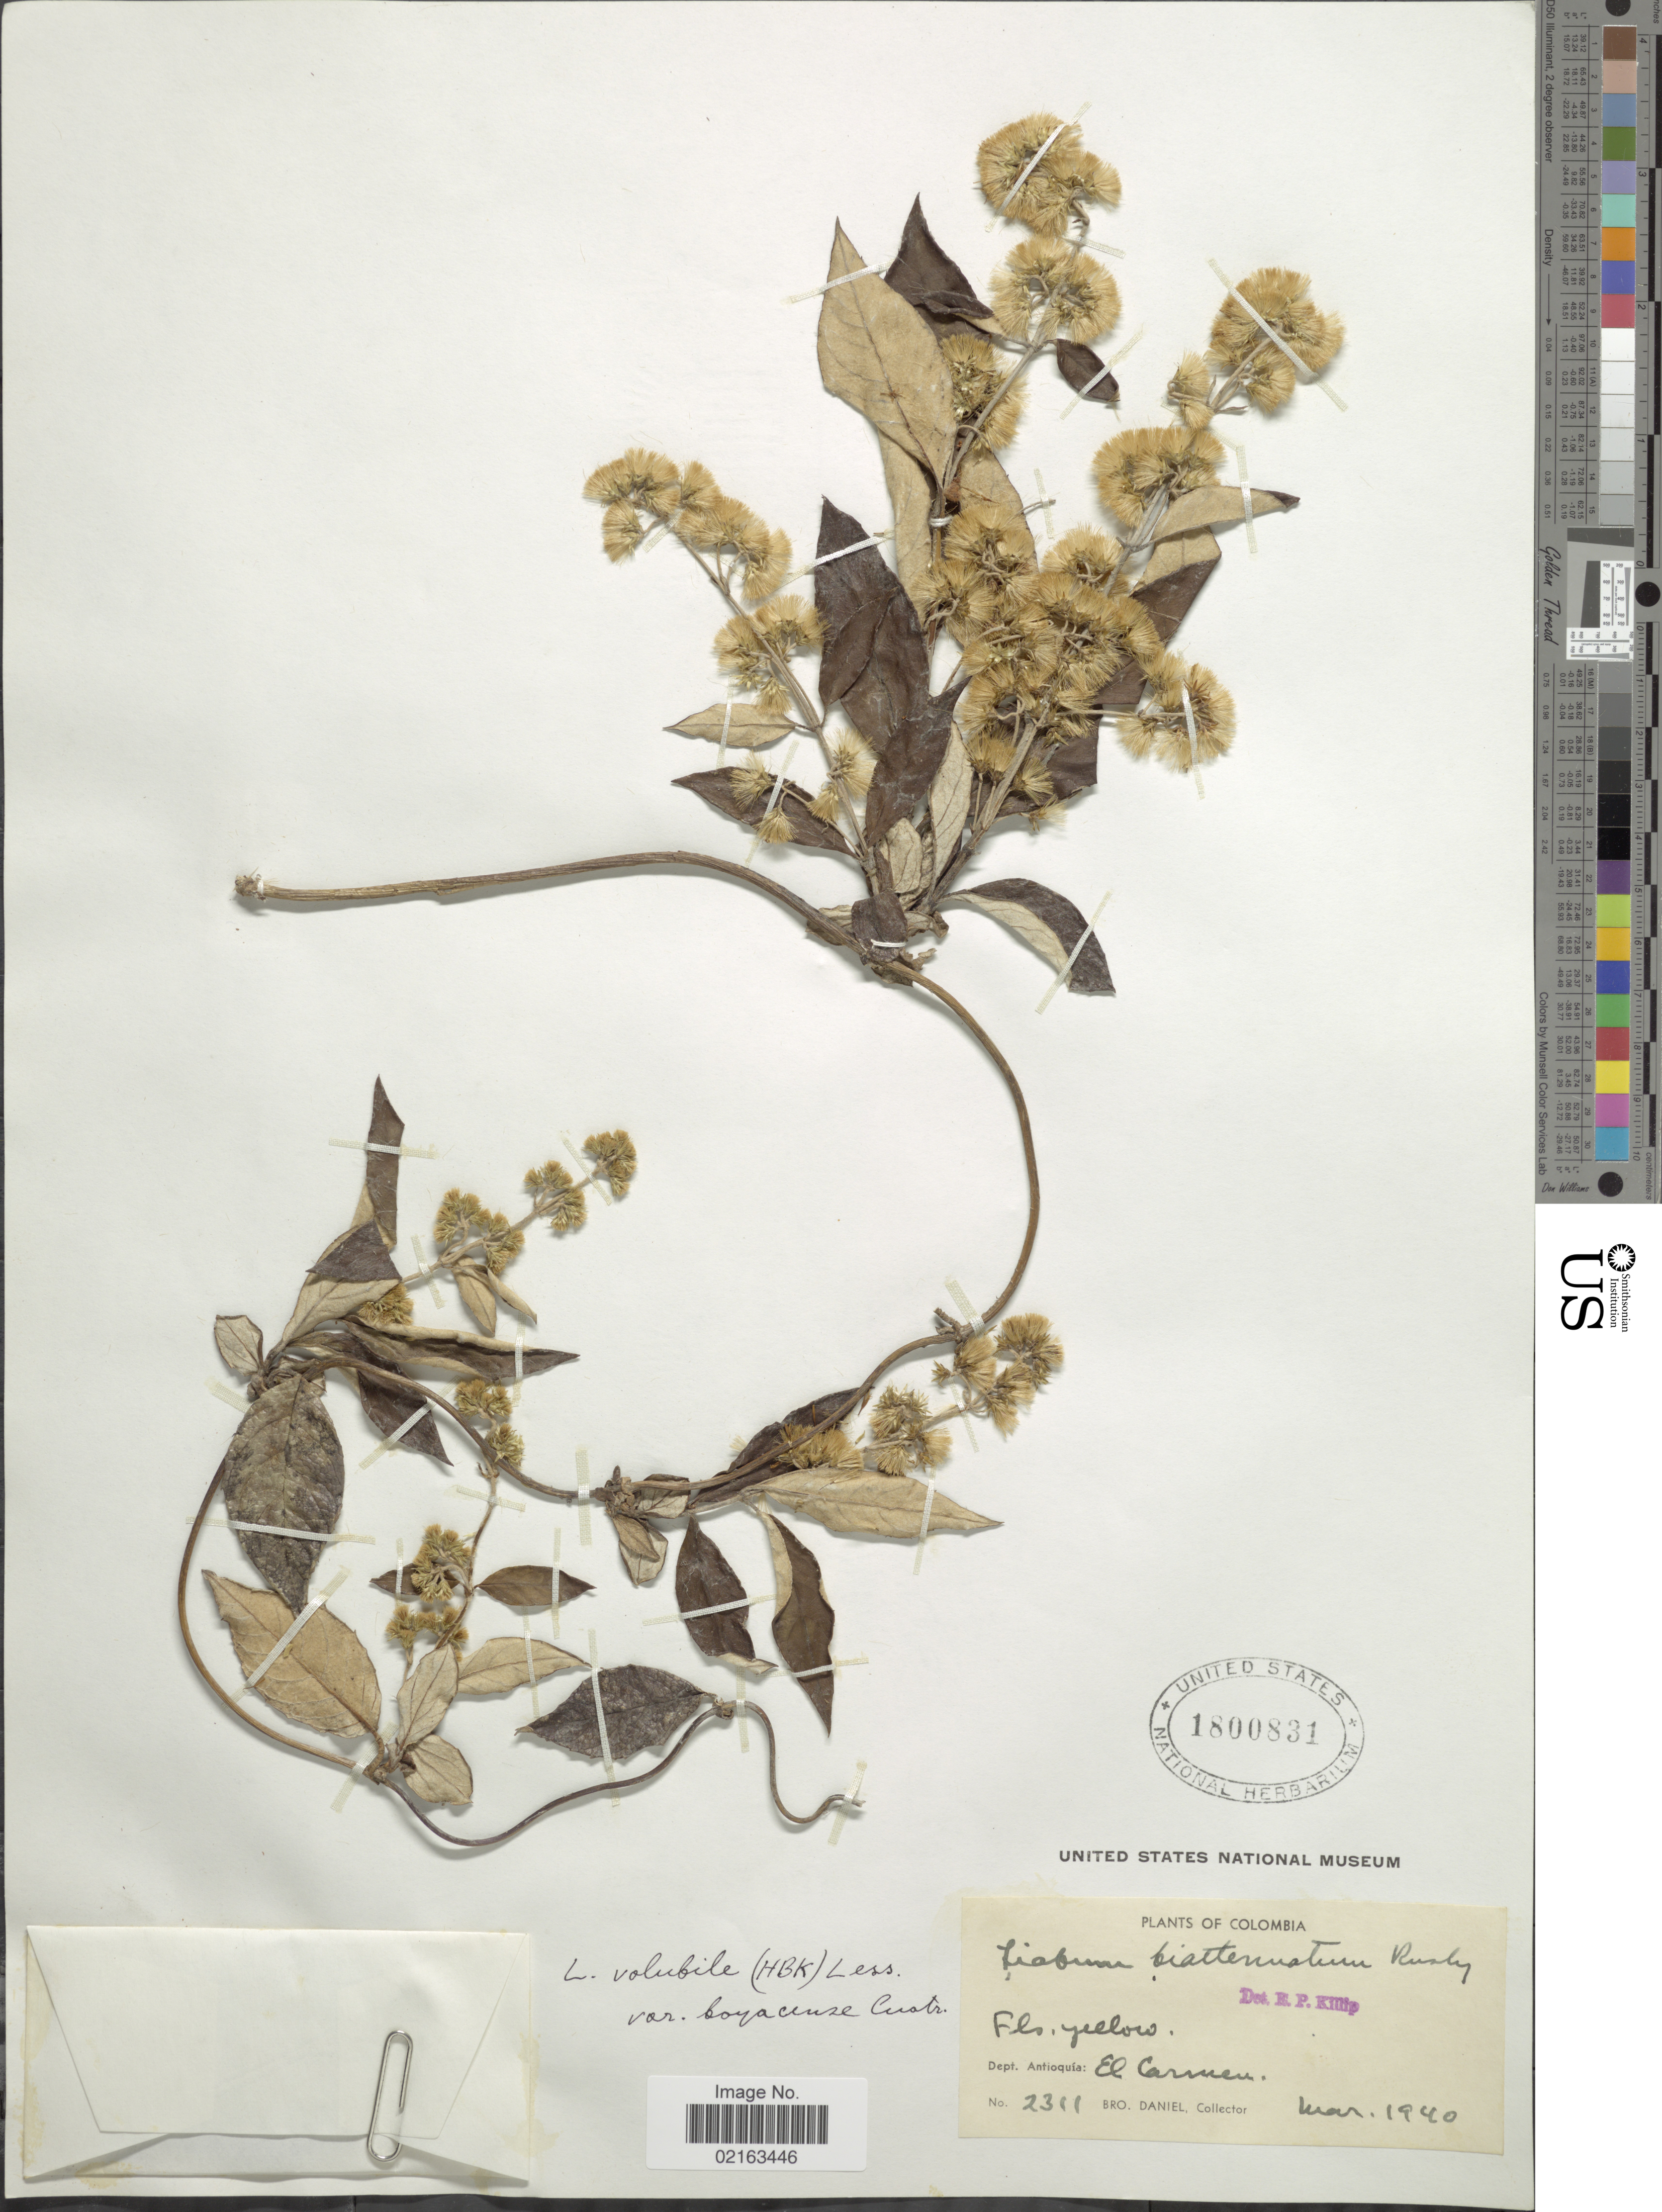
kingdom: Plantae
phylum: Tracheophyta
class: Magnoliopsida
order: Asterales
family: Asteraceae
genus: Oligactis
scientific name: Oligactis volubilis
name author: (Kunth) Cass.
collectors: Bro. Daniel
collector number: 2311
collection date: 1940-03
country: Colombia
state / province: Antioquia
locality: Dept. Antioquía: El Carmen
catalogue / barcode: US 1800831